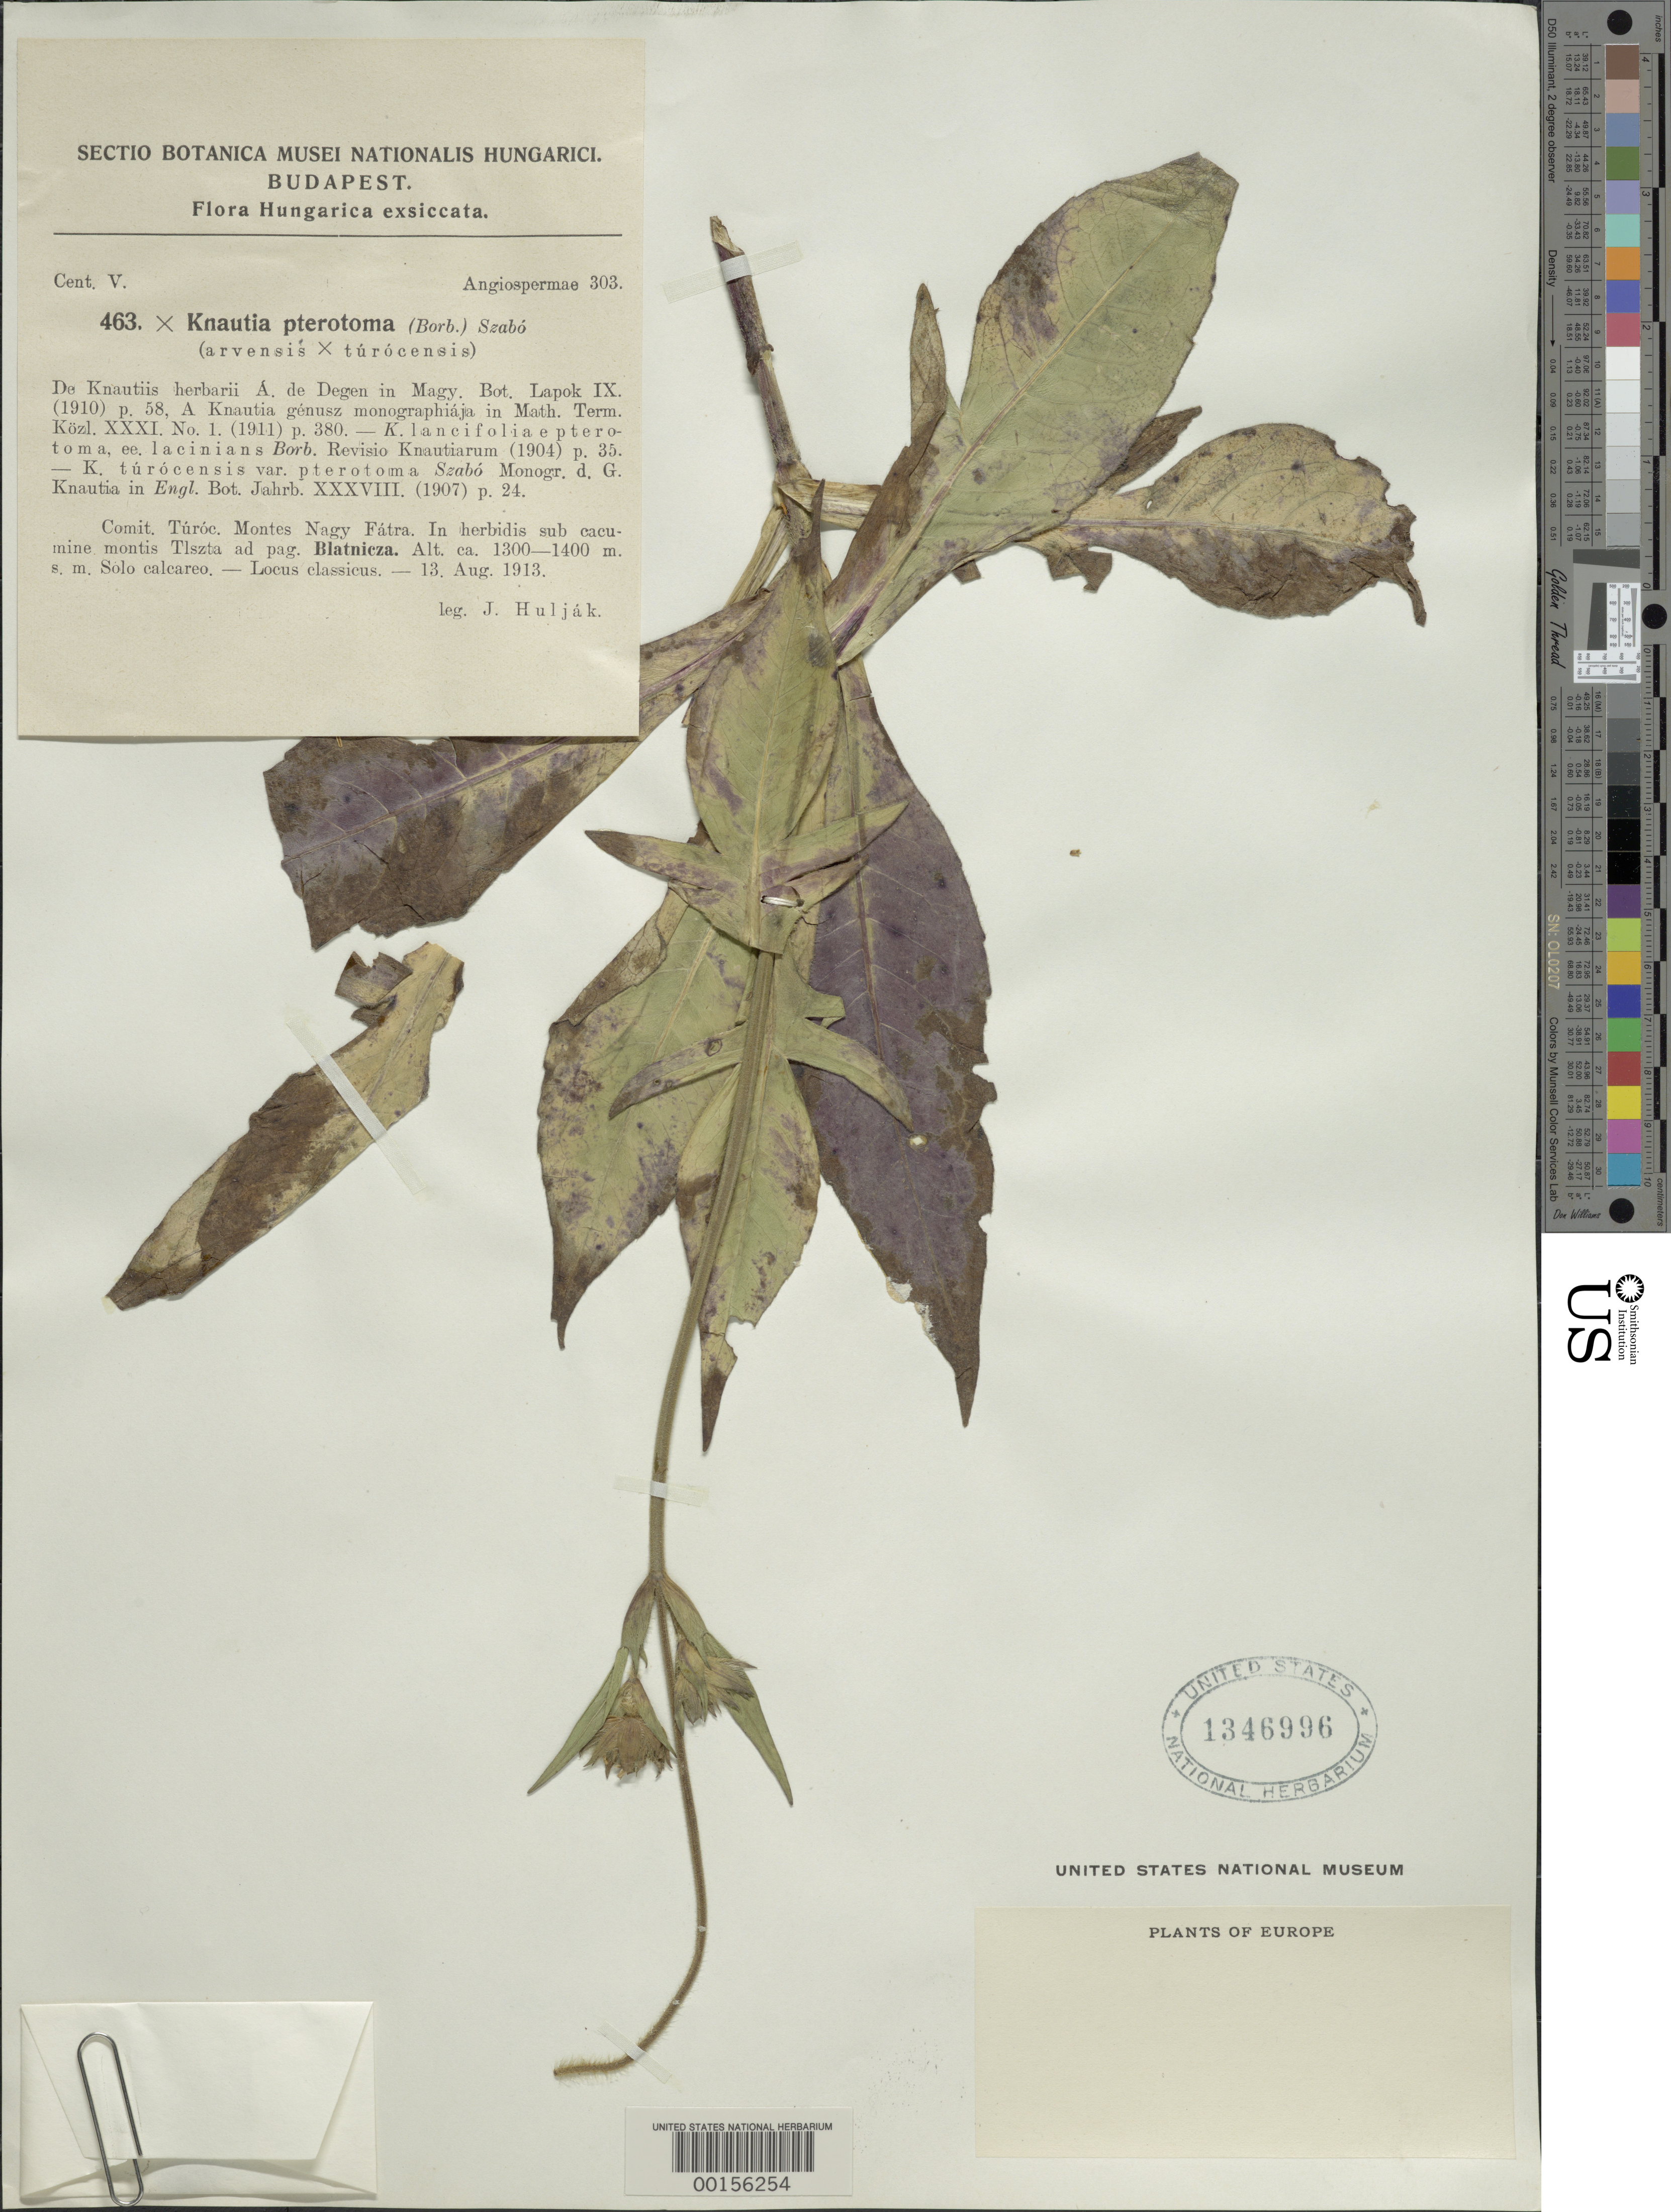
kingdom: Plantae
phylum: Tracheophyta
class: Magnoliopsida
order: Dipsacales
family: Caprifoliaceae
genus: Knautia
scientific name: Knautia pterotoma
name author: (Borbás) Szabó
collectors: J. Huljak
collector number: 463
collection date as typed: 13 Aug 1913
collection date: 1913-08-13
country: Hungary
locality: Turoc Montes Nagy Fatra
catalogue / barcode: US 1346996